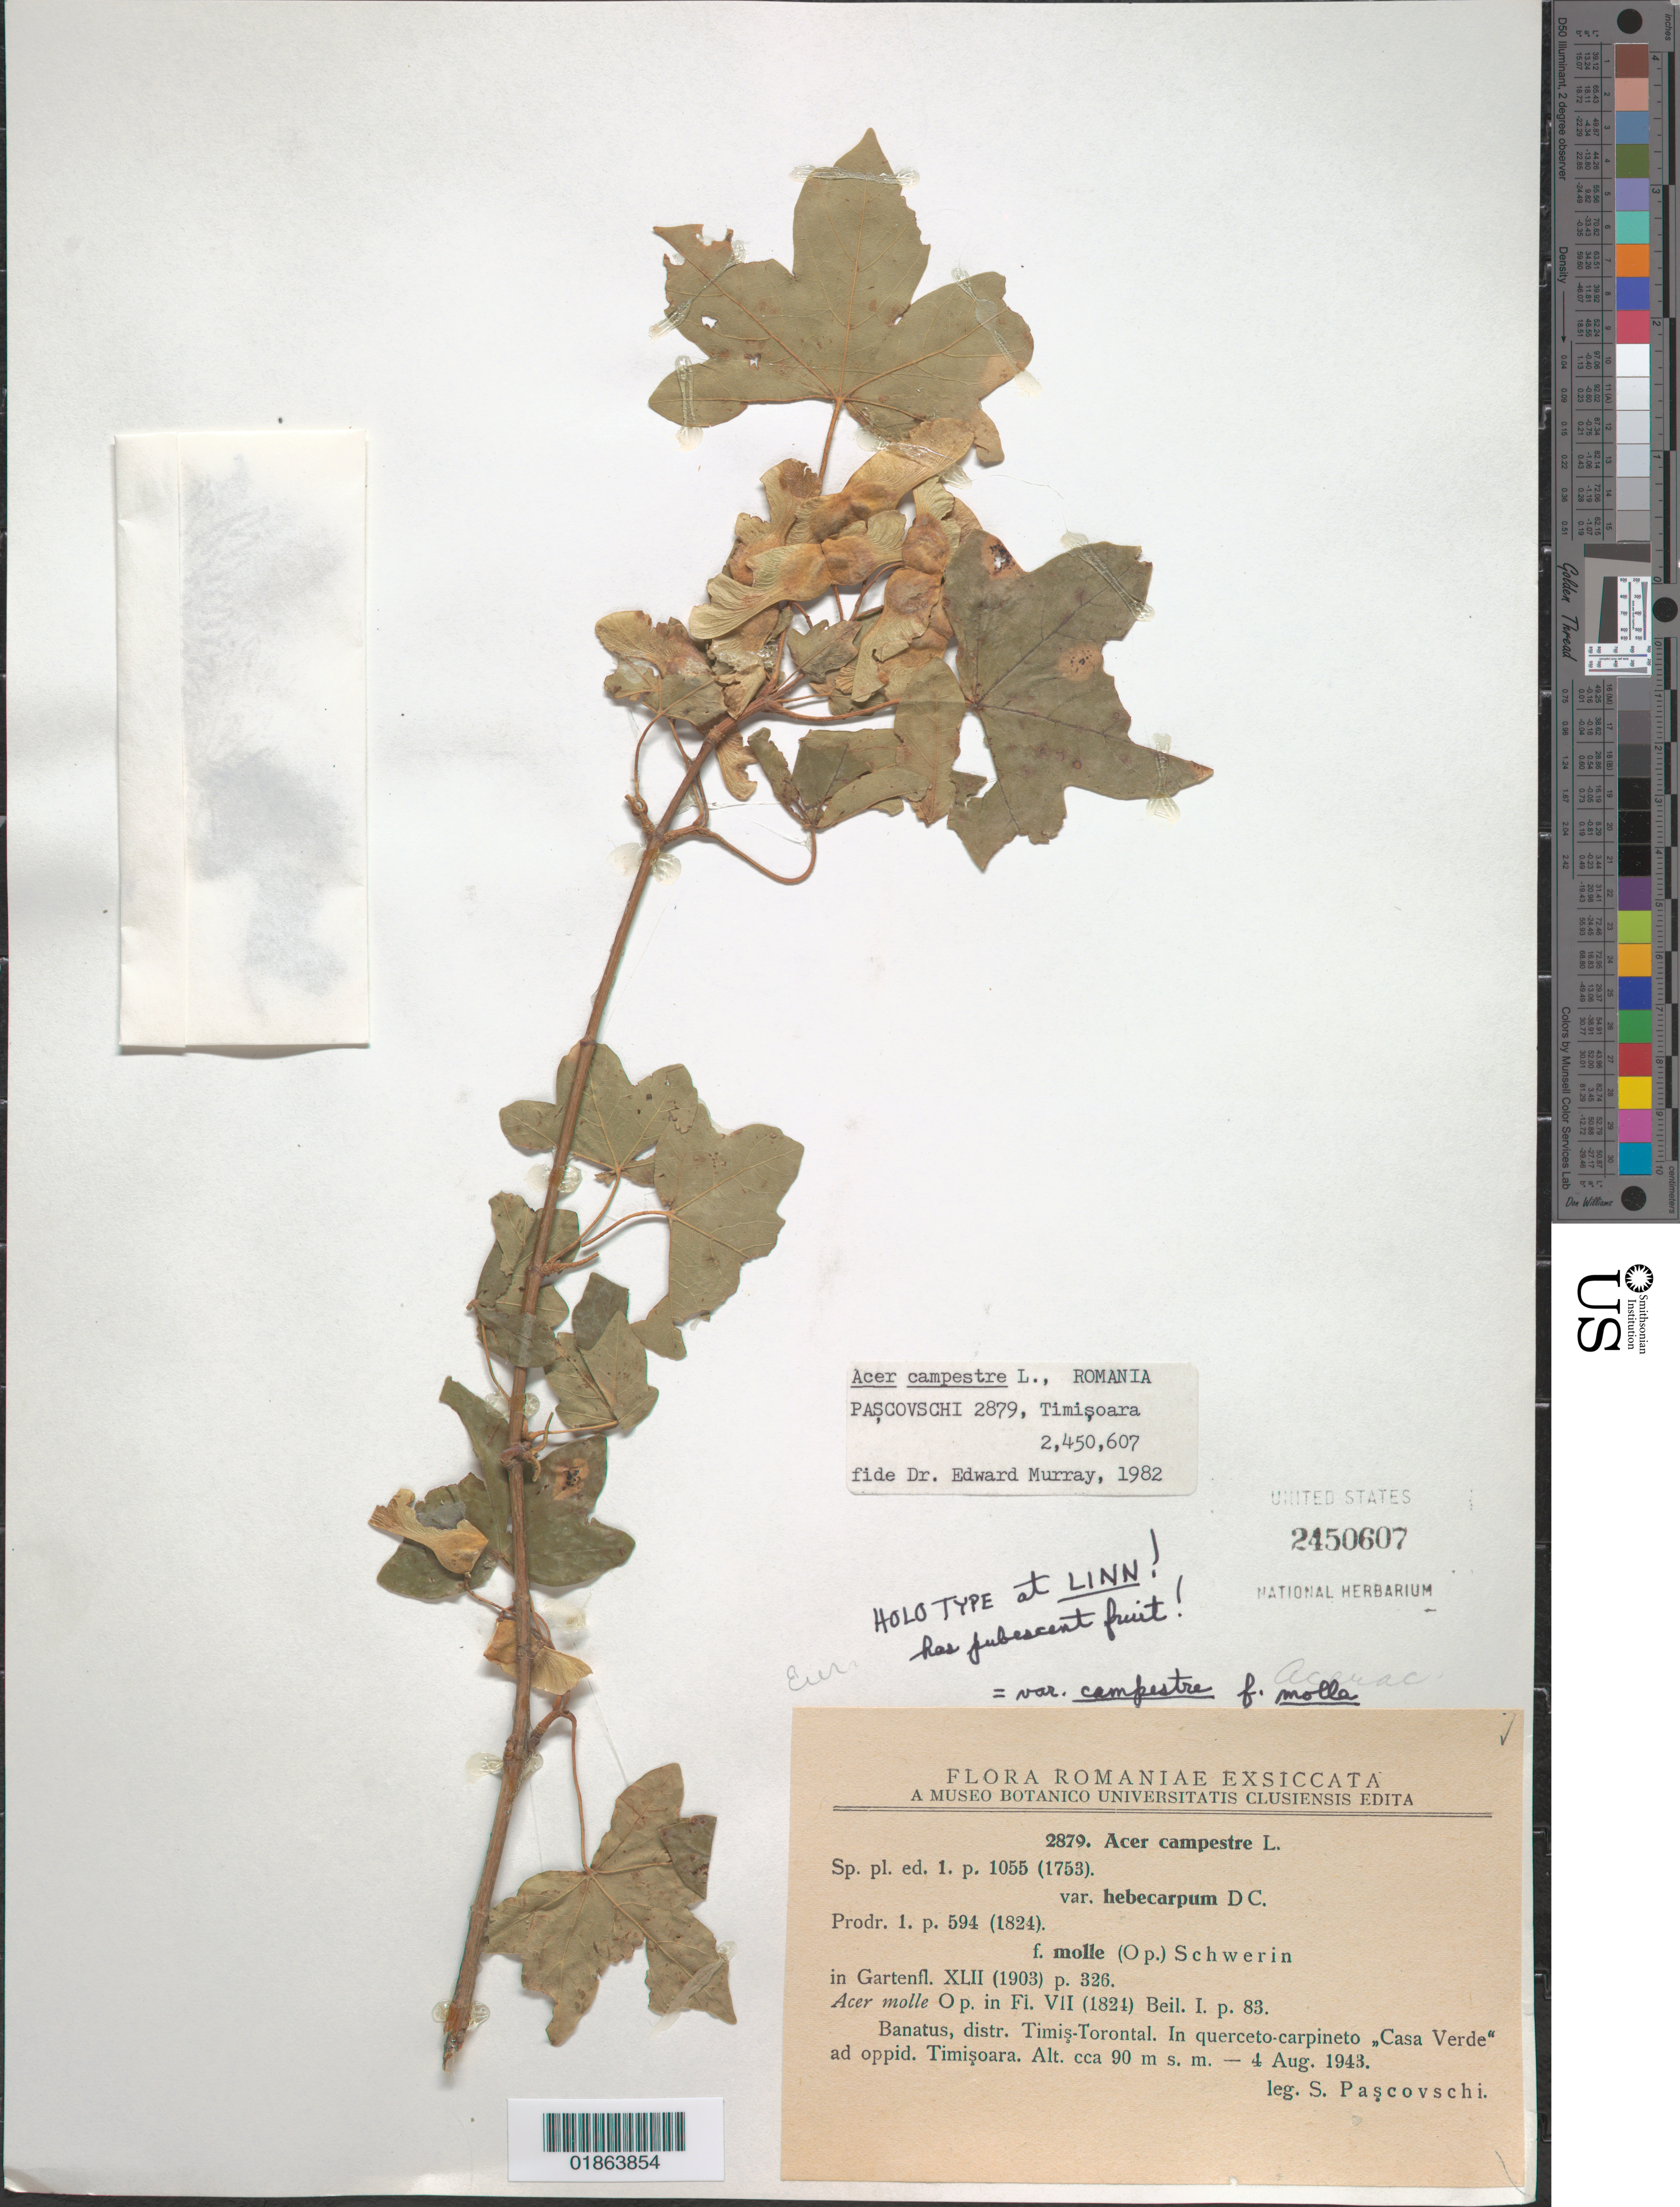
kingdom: Plantae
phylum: Tracheophyta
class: Magnoliopsida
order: Sapindales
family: Sapindaceae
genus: Acer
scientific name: Acer campestre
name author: L.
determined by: Murray, Edward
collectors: S. Pascovschi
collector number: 2879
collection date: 1943-08-04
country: Romania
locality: Banatus, distr.Timis-Torontal. In querceto-carpineto "Casa Verde" ad oppid.Timisoara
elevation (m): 90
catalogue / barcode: US 2450607